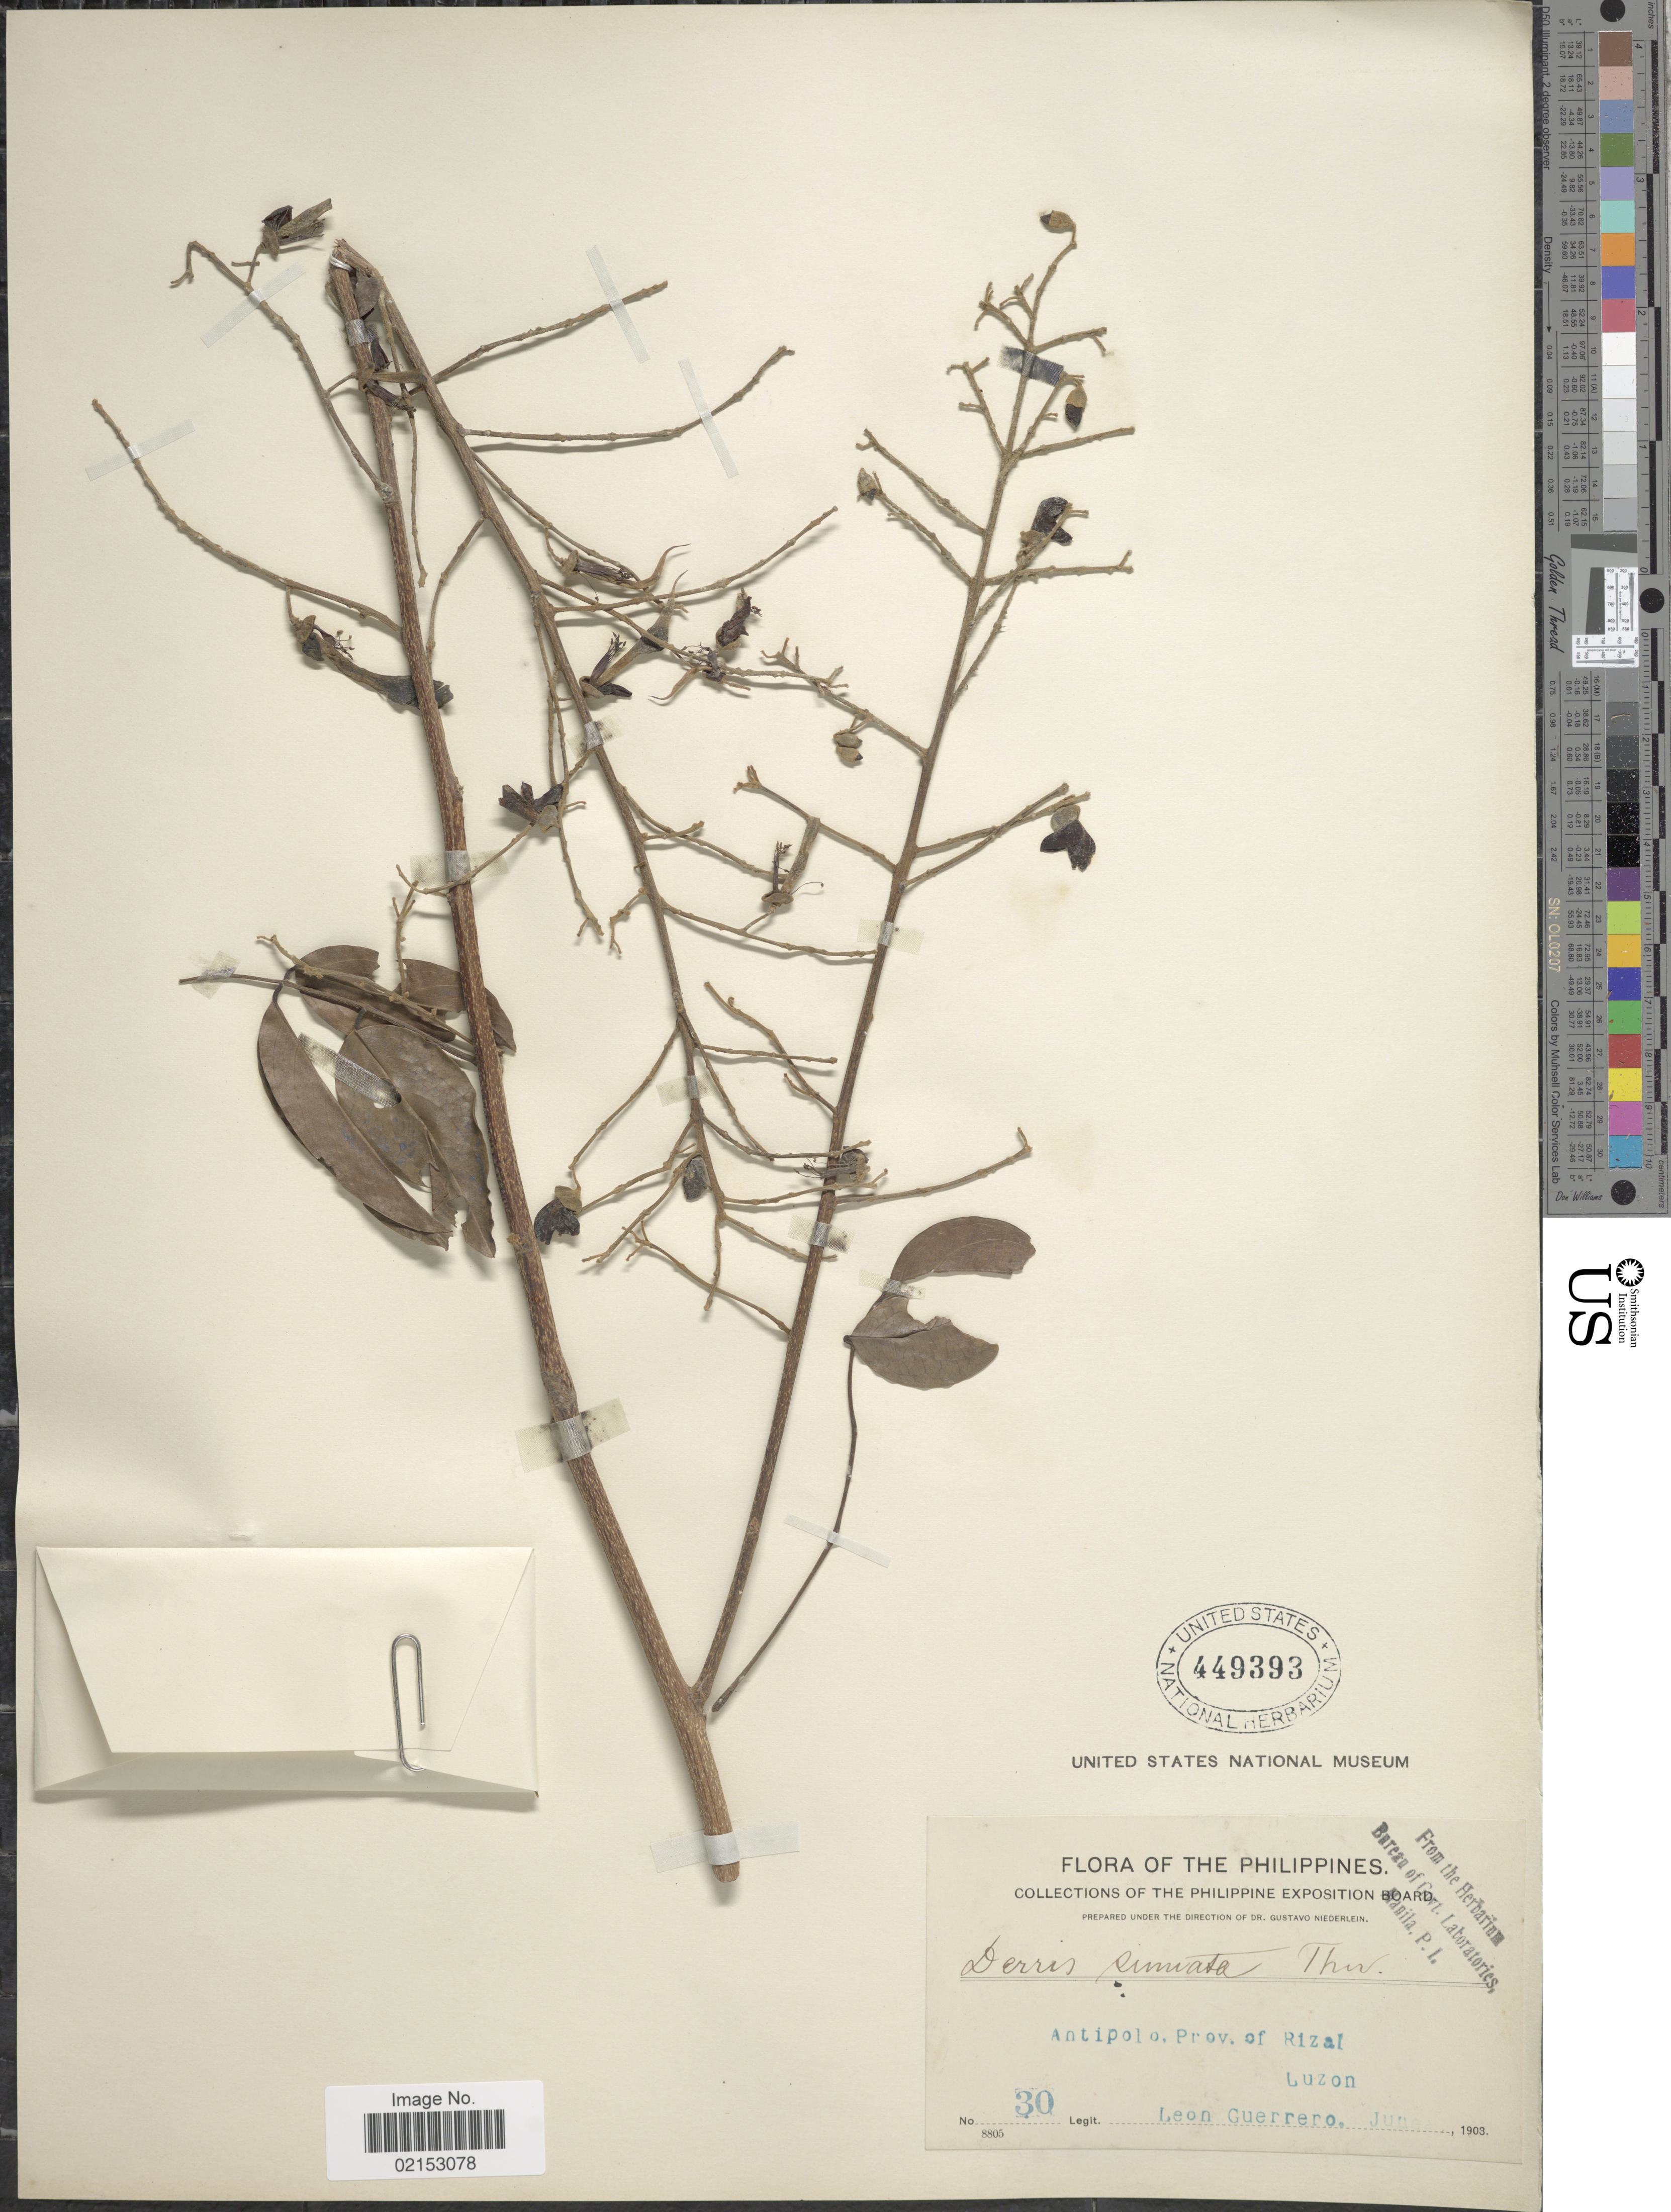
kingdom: Plantae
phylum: Tracheophyta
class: Magnoliopsida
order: Fabales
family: Fabaceae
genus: Aganope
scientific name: Aganope heptaphylla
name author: (L.) Polhill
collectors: L. Guerrero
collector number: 30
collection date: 1903-06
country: Philippines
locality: Antipolo, Prov. of Rizal, Luzon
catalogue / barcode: US 449393